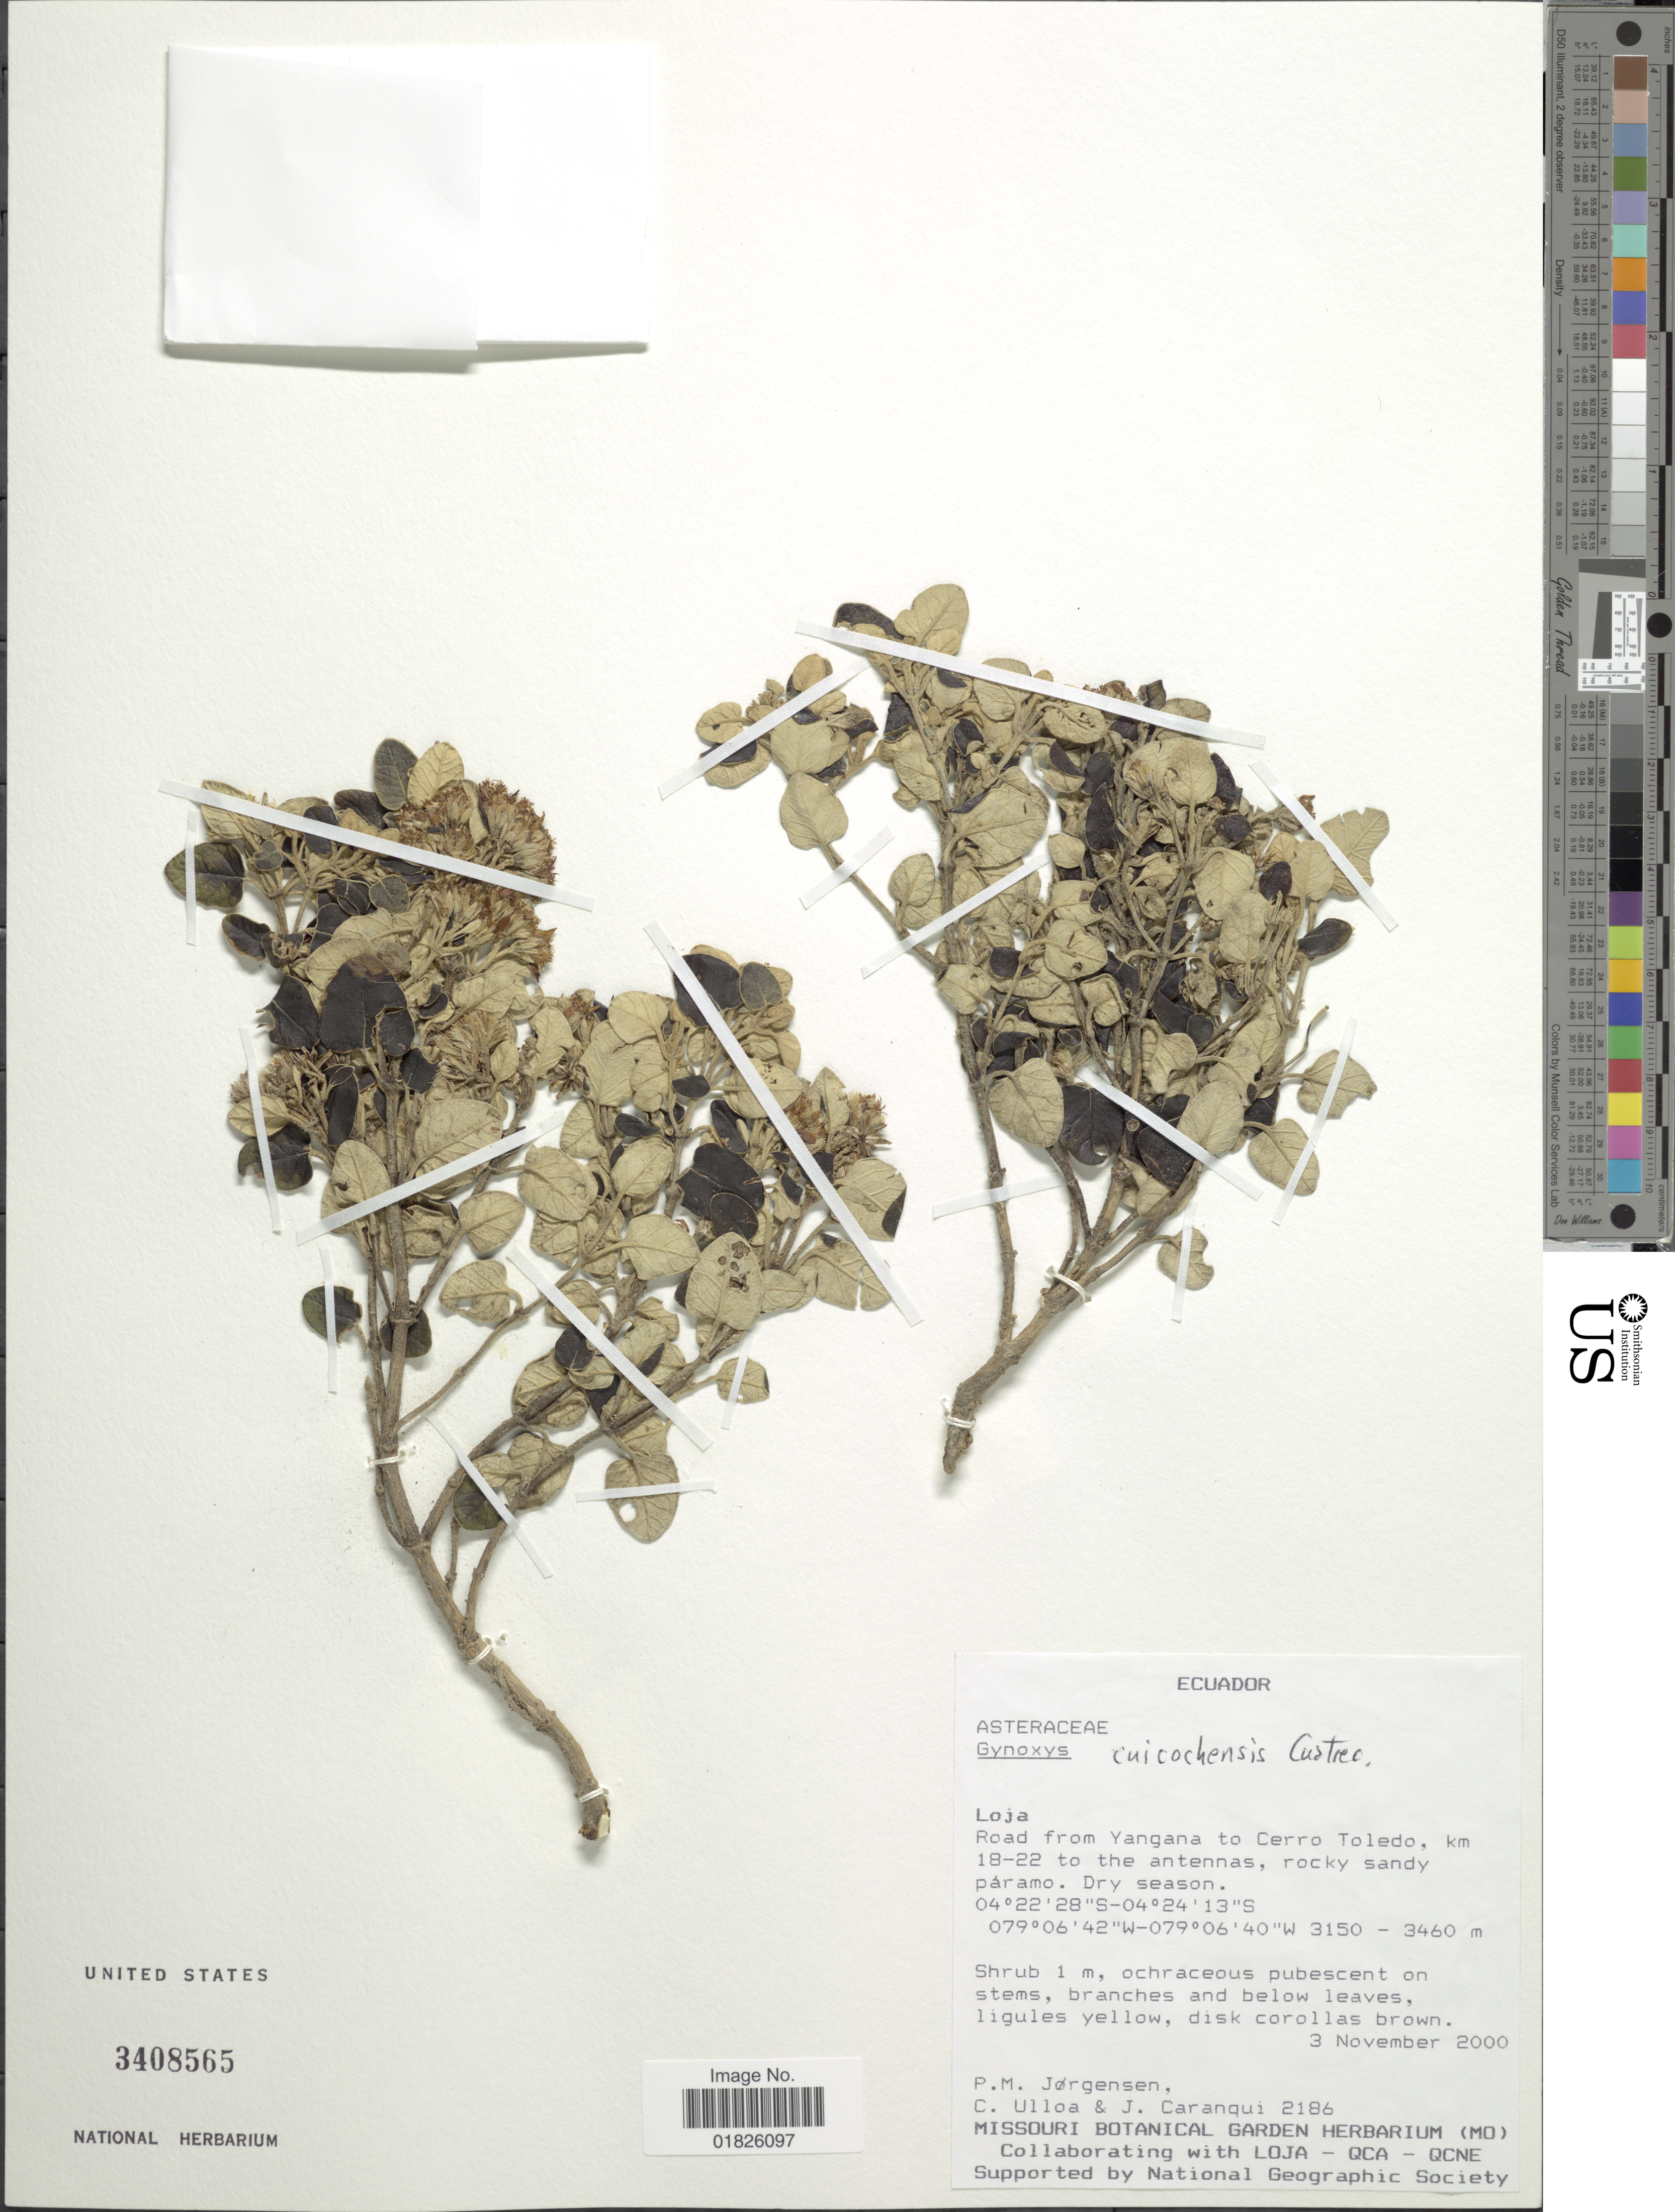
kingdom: Plantae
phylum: Tracheophyta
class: Magnoliopsida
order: Asterales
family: Asteraceae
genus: Gynoxys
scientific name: Gynoxys cuicochensis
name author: Cuatrec.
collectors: P. Jørgensen, C. Ulloa & J. Caranqui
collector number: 2186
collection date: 2000-11-03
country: Ecuador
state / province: Loja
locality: Road from Yangana to Cerro Toledo, km 18-22 to the antennas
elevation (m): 3150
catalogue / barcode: US 3408565